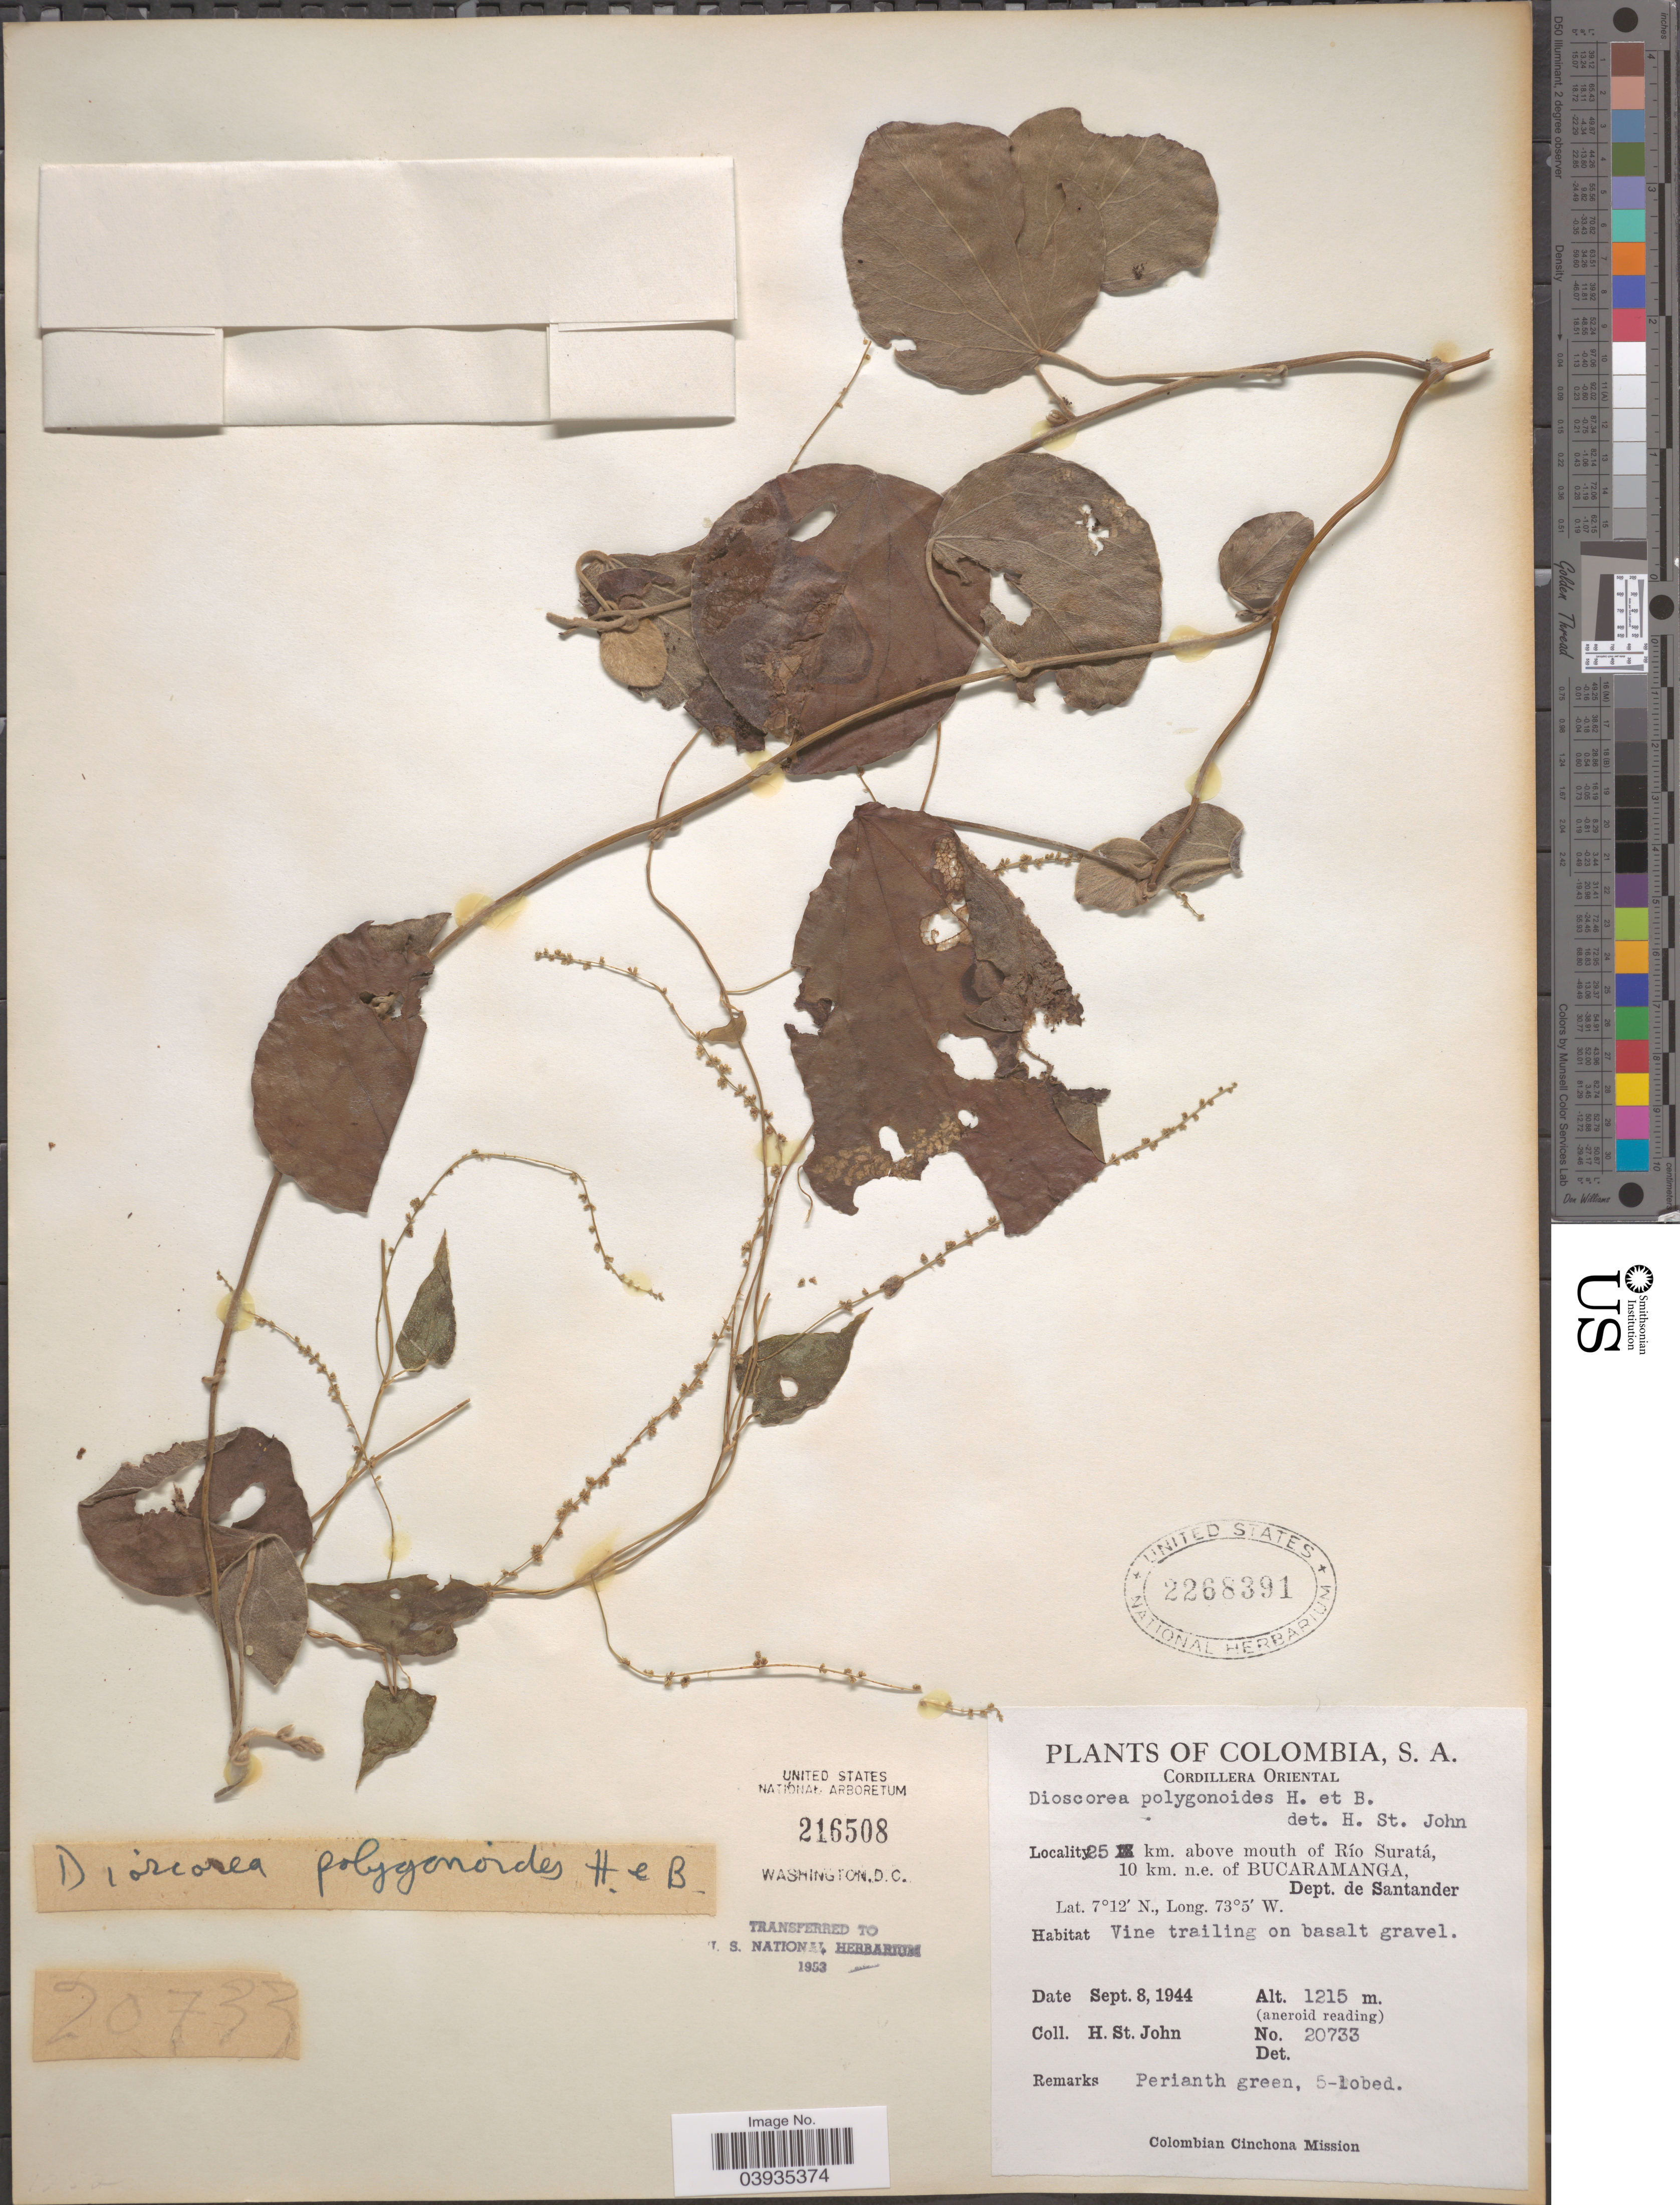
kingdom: Plantae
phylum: Tracheophyta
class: Liliopsida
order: Dioscoreales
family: Dioscoreaceae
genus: Dioscorea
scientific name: Dioscorea polygonoides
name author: Humb. & Bonpl. ex Willd.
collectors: H. St. John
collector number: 20733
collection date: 1944-09-08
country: Colombia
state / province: Santander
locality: Cordillera Oriental. 25 km. above mouth of Río Suratá, 10 km. n.e. of Bucaramanga, Dept. de Santander.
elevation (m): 1215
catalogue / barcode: US 2268391